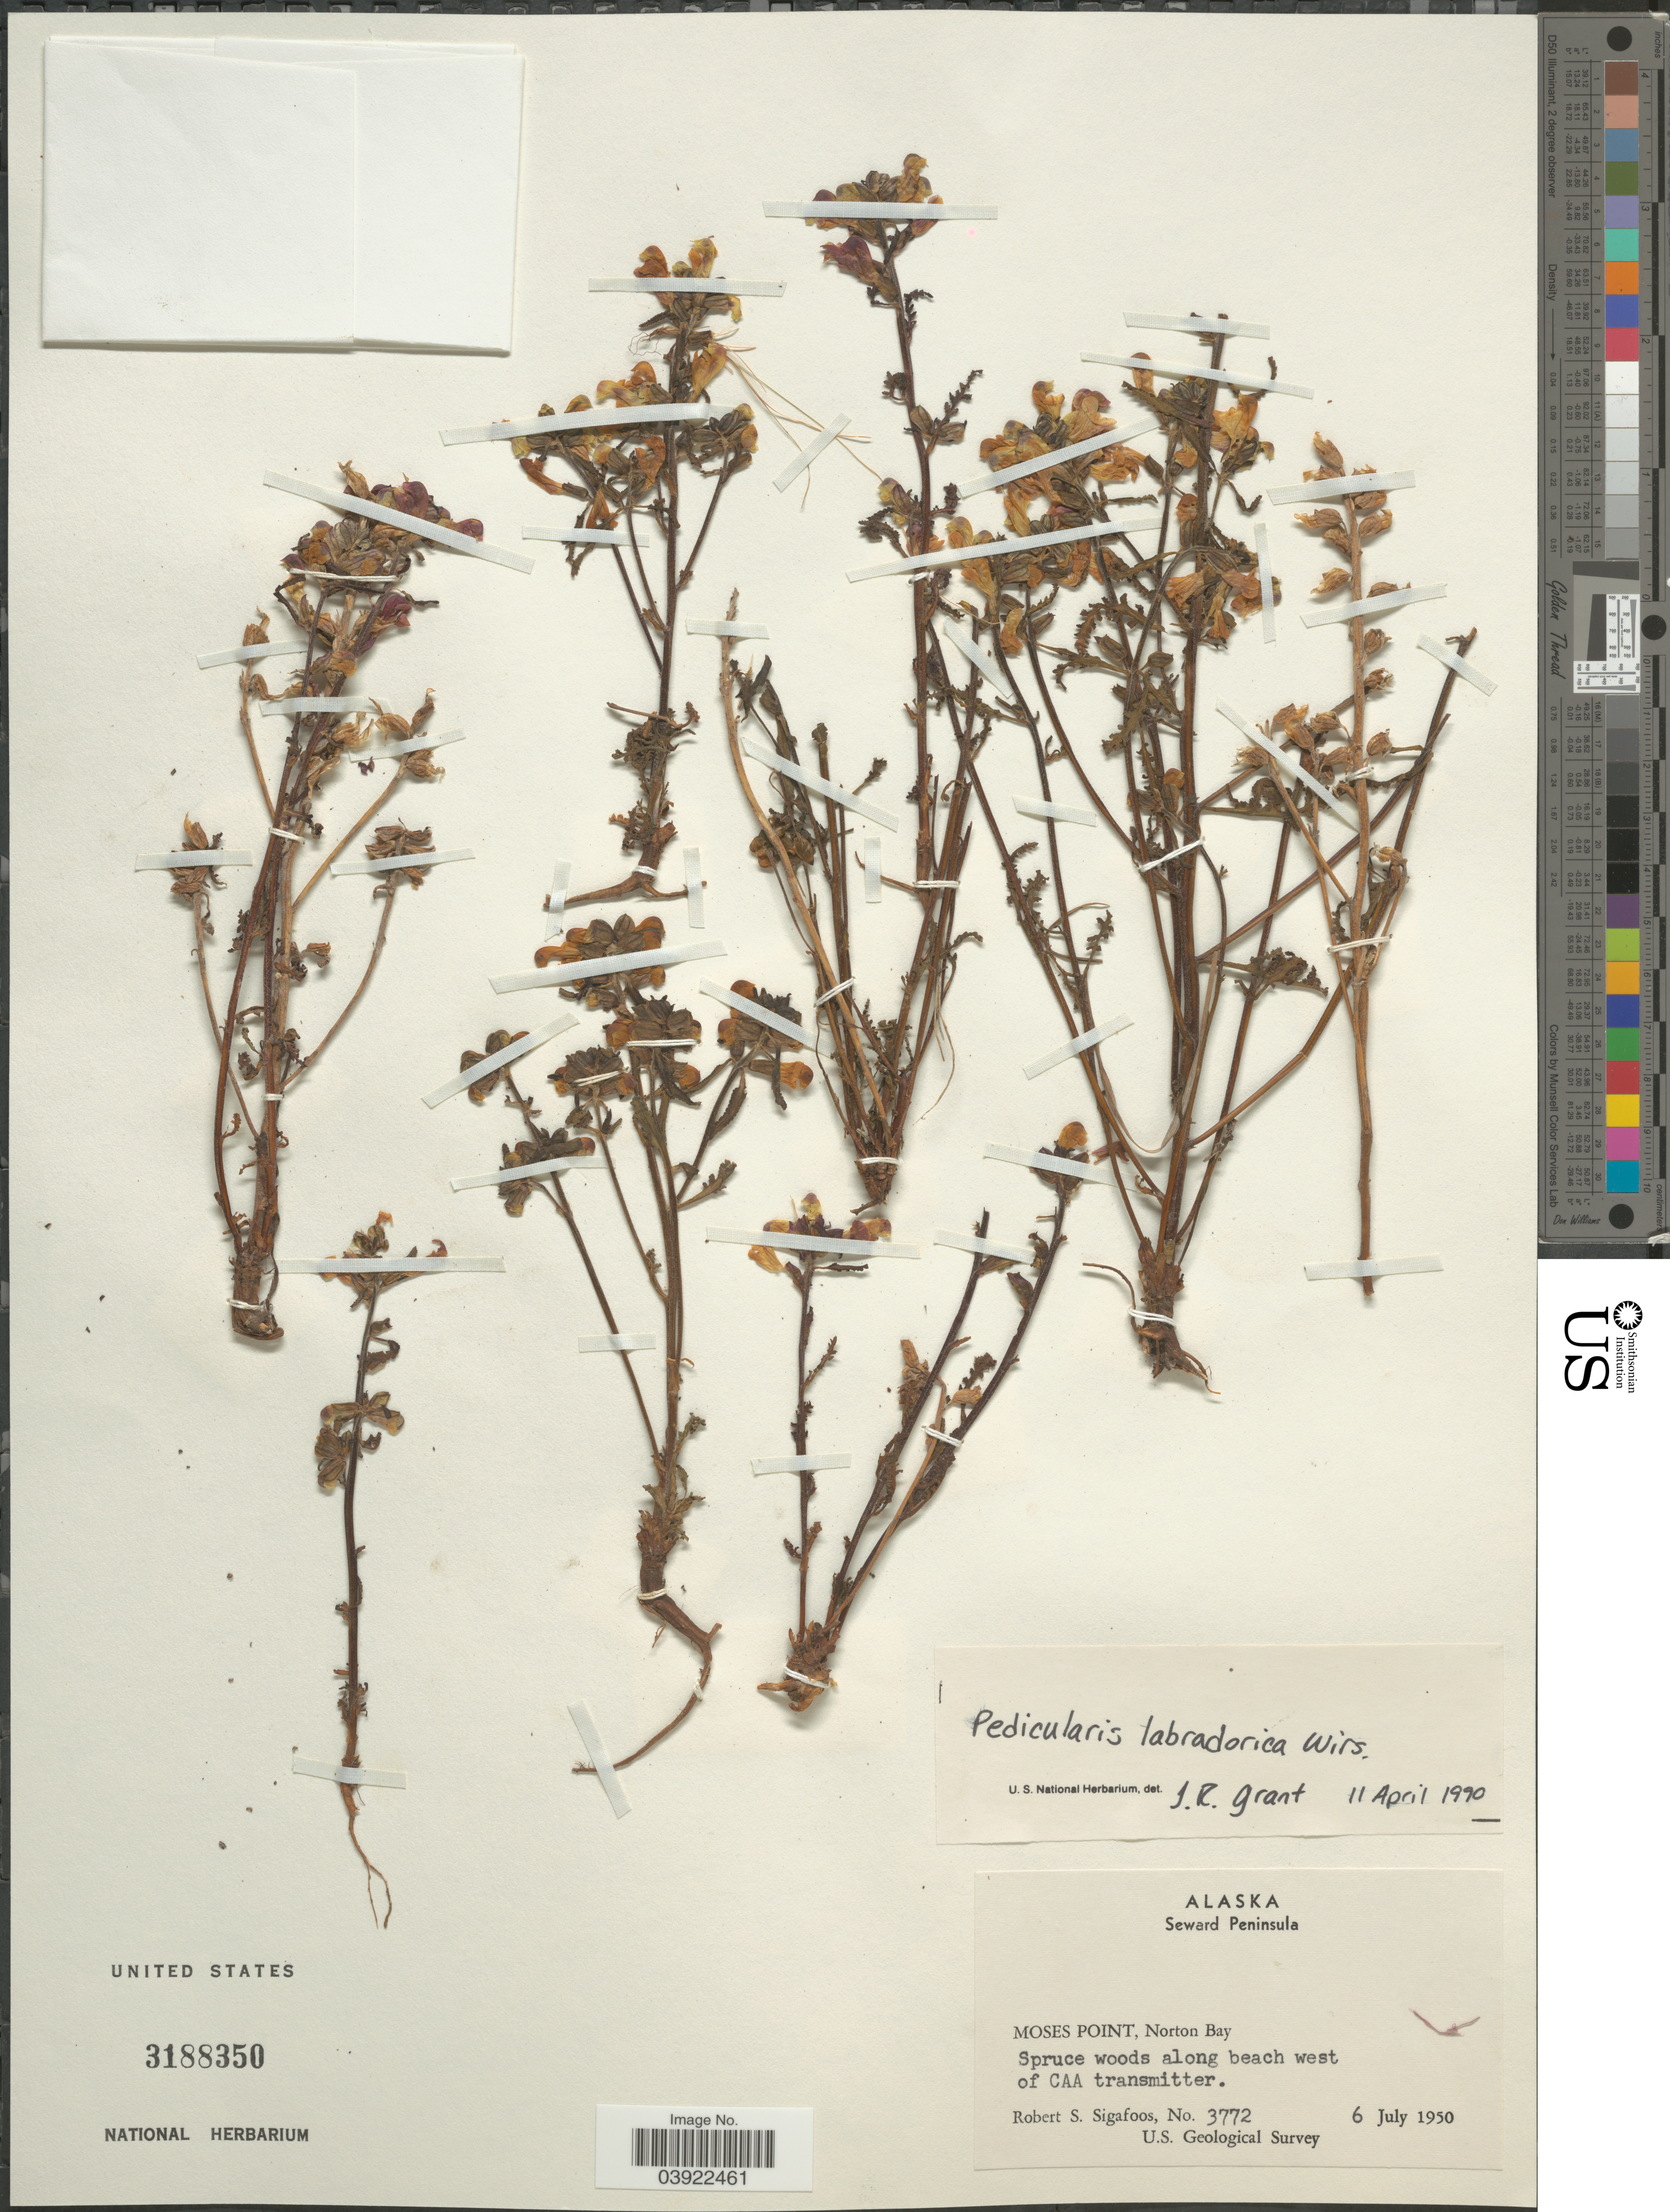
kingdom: Plantae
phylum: Tracheophyta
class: Magnoliopsida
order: Lamiales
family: Orobanchaceae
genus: Pedicularis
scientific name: Pedicularis labradorica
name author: Wirsing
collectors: R. Sigafoos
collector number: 3772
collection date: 1950-07-06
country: United States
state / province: Alaska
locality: Seward Peninsula. Moses Point, Norton Bay. Along beach west of CAA transmitter.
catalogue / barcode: US 3188350